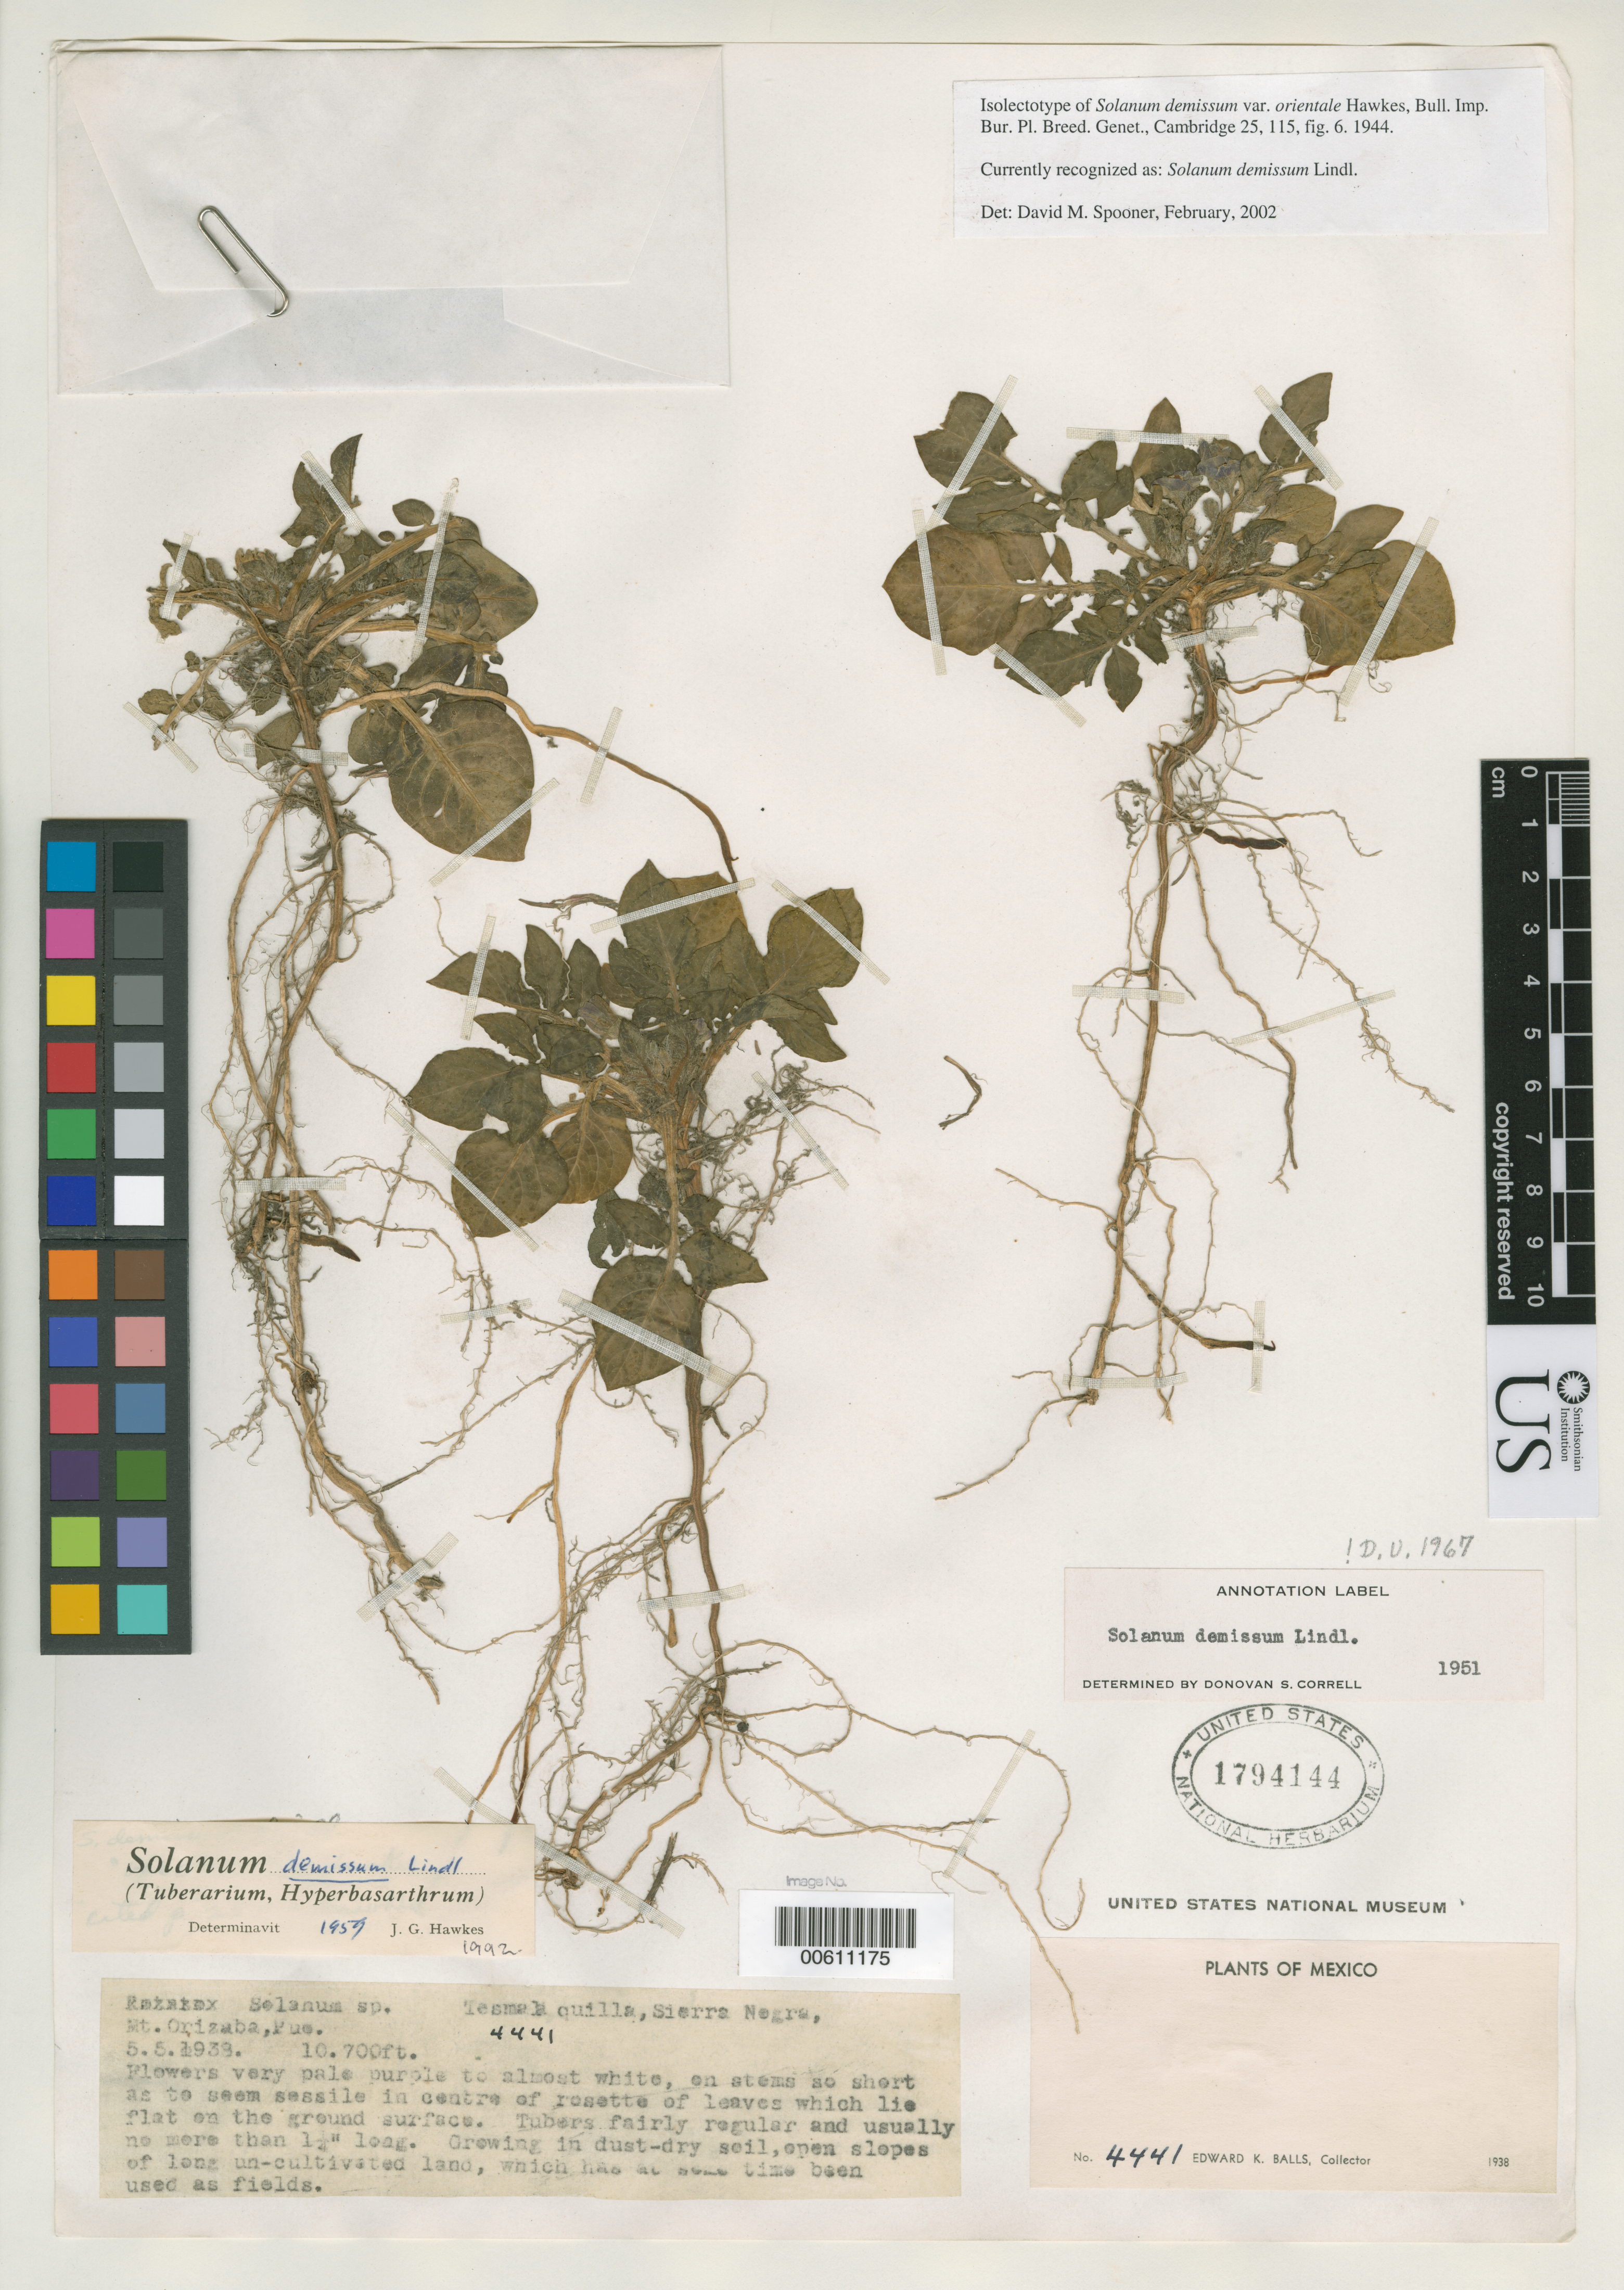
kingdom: Plantae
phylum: Tracheophyta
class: Magnoliopsida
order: Solanales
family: Solanaceae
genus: Solanum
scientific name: Solanum demissum var. orientale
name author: Hawkes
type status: Isolectotype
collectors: E. K. Balls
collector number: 4441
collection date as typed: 05 May 1938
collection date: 1938-05-05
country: Mexico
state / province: Puebla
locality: Tesmalaquilla, Sierra Negra, Mount Orizaba.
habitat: Open slopes of long uncultivated land.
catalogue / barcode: US 1794144